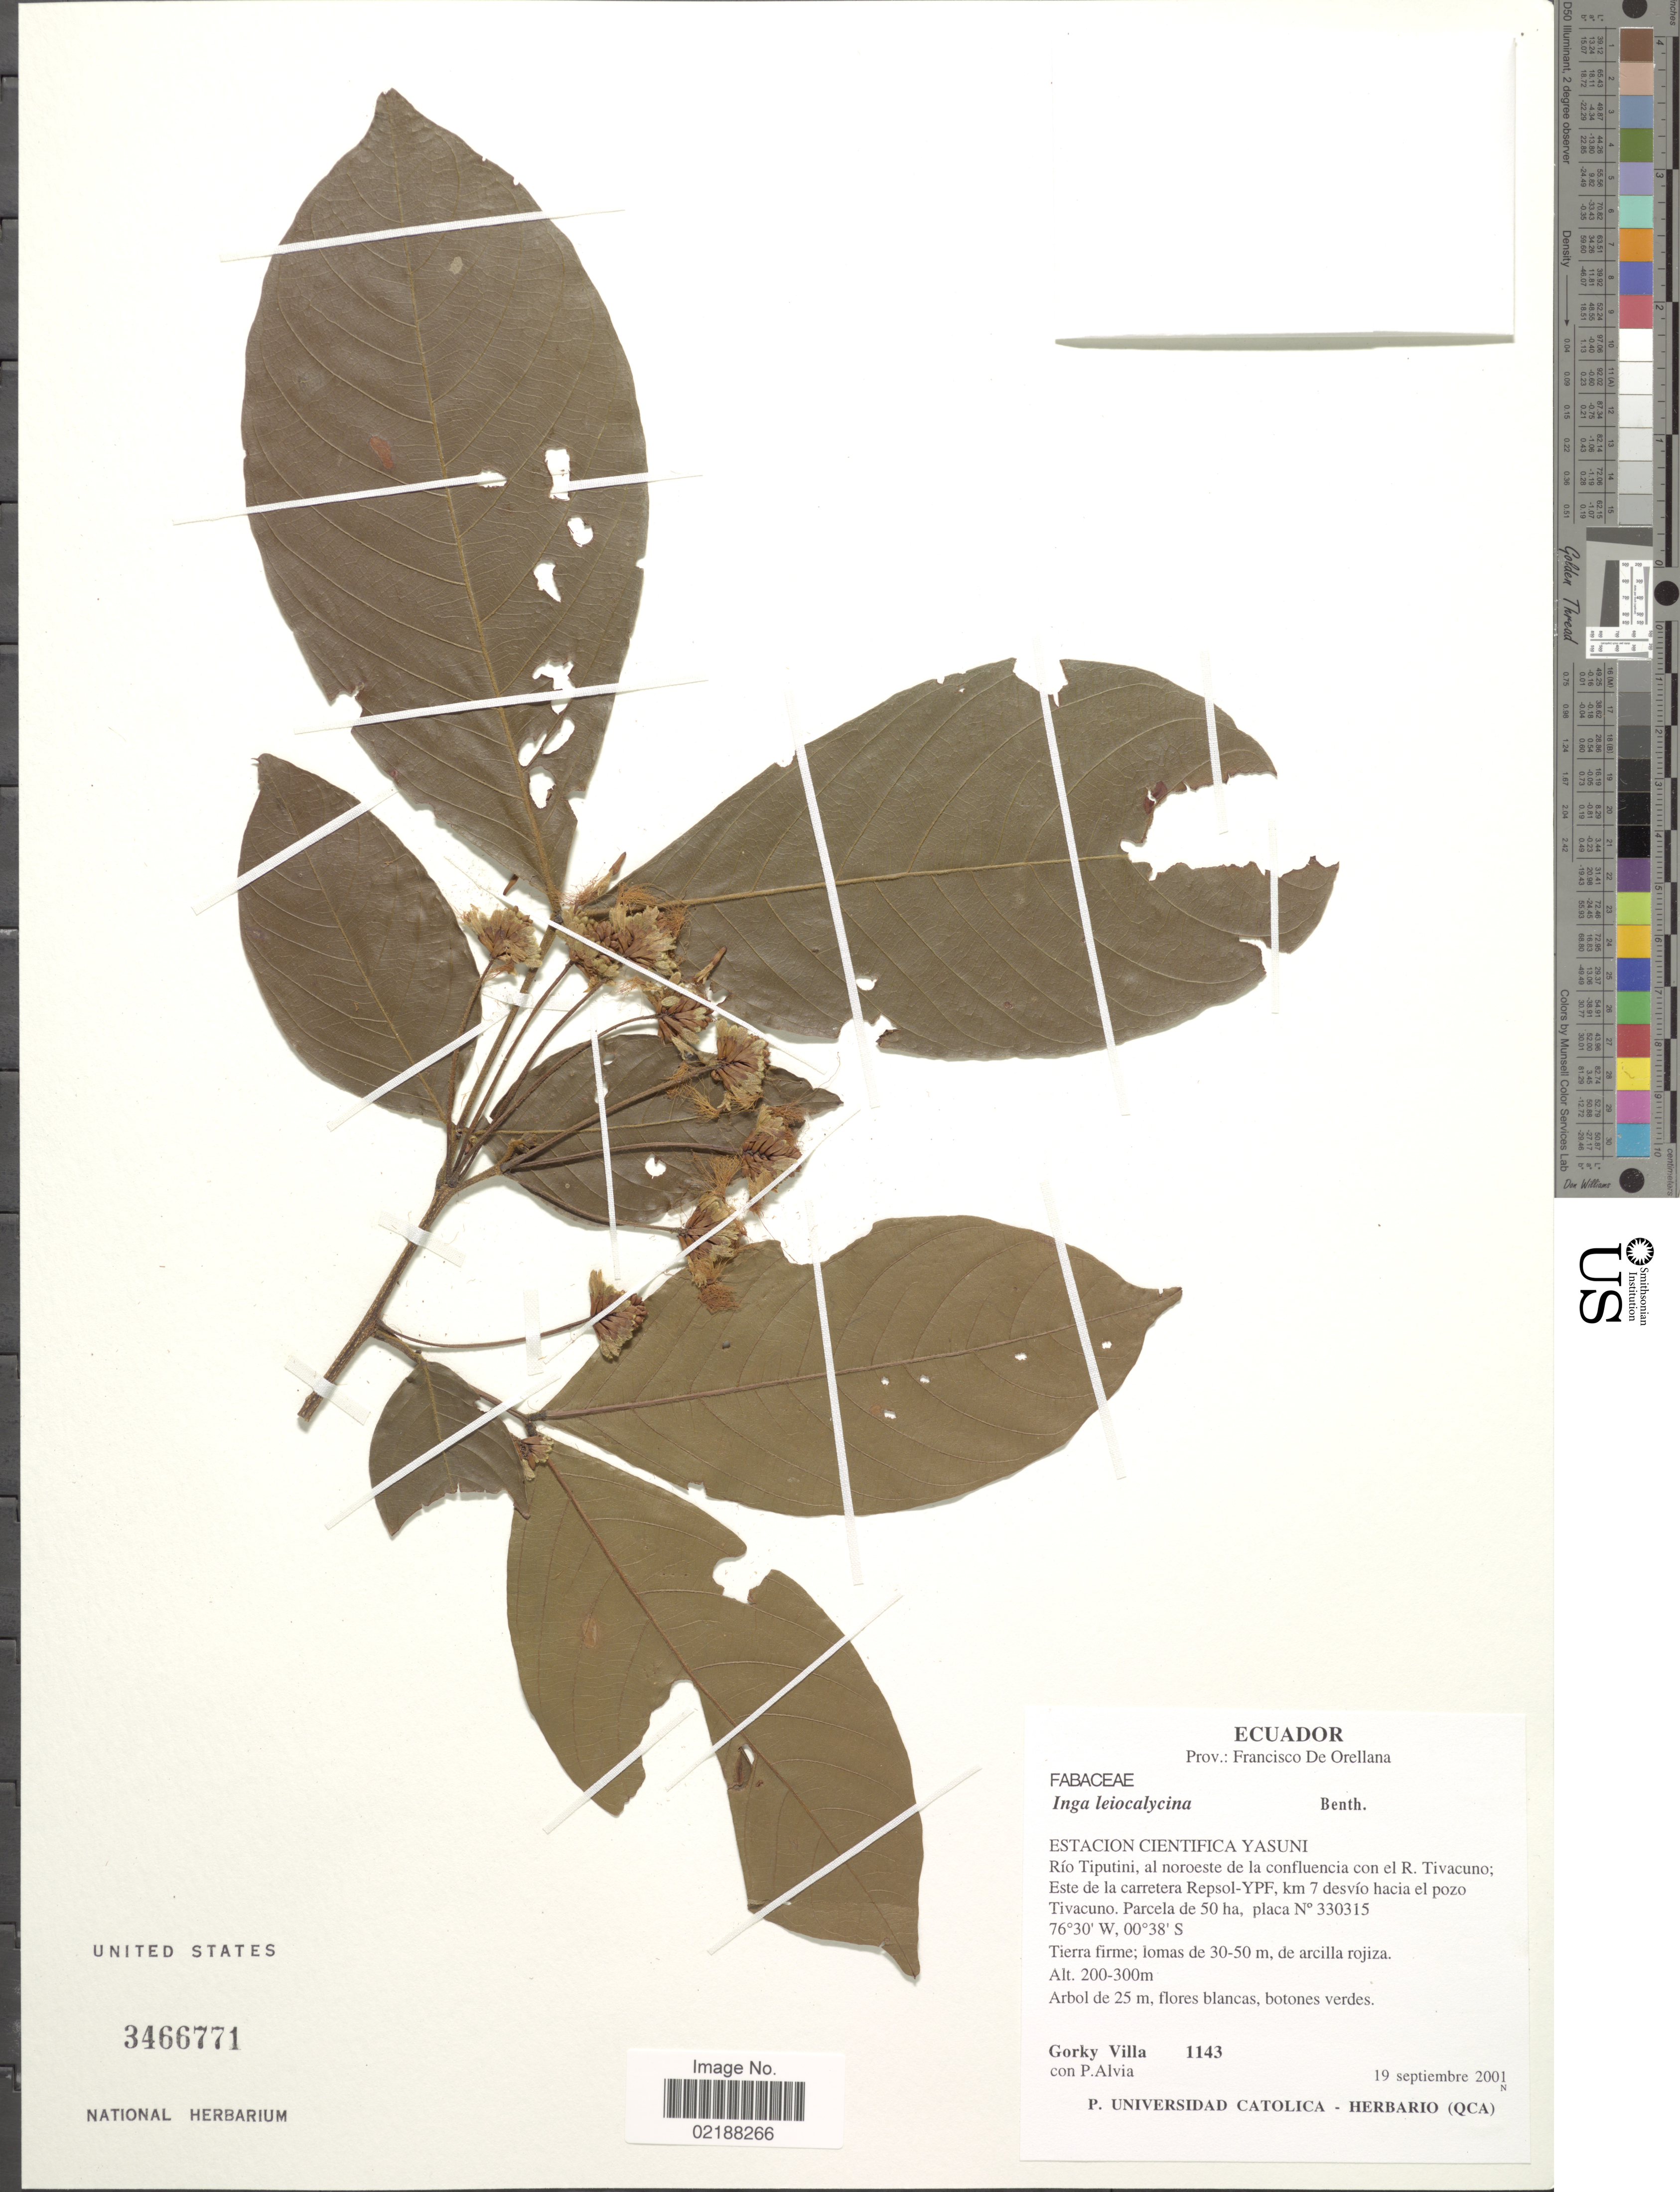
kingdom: Plantae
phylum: Tracheophyta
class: Magnoliopsida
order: Fabales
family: Fabaceae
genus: Inga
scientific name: Inga leiocalycina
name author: Benth.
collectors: G. Villa & P. Alvia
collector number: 1143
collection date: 2001-09-19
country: Ecuador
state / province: Orellana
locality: Prov. Francisco de Orellana. Estacion Cientifica Yasuni. Rio Tiputini, al noroeste de la confluencia con el R. Tivacuno. Este de ka carretera Repsol-YPF, km 7 desvio hacia el pozo Tivacuno. Parcela de 50ha. N. 330315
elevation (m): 200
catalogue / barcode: US 3466771